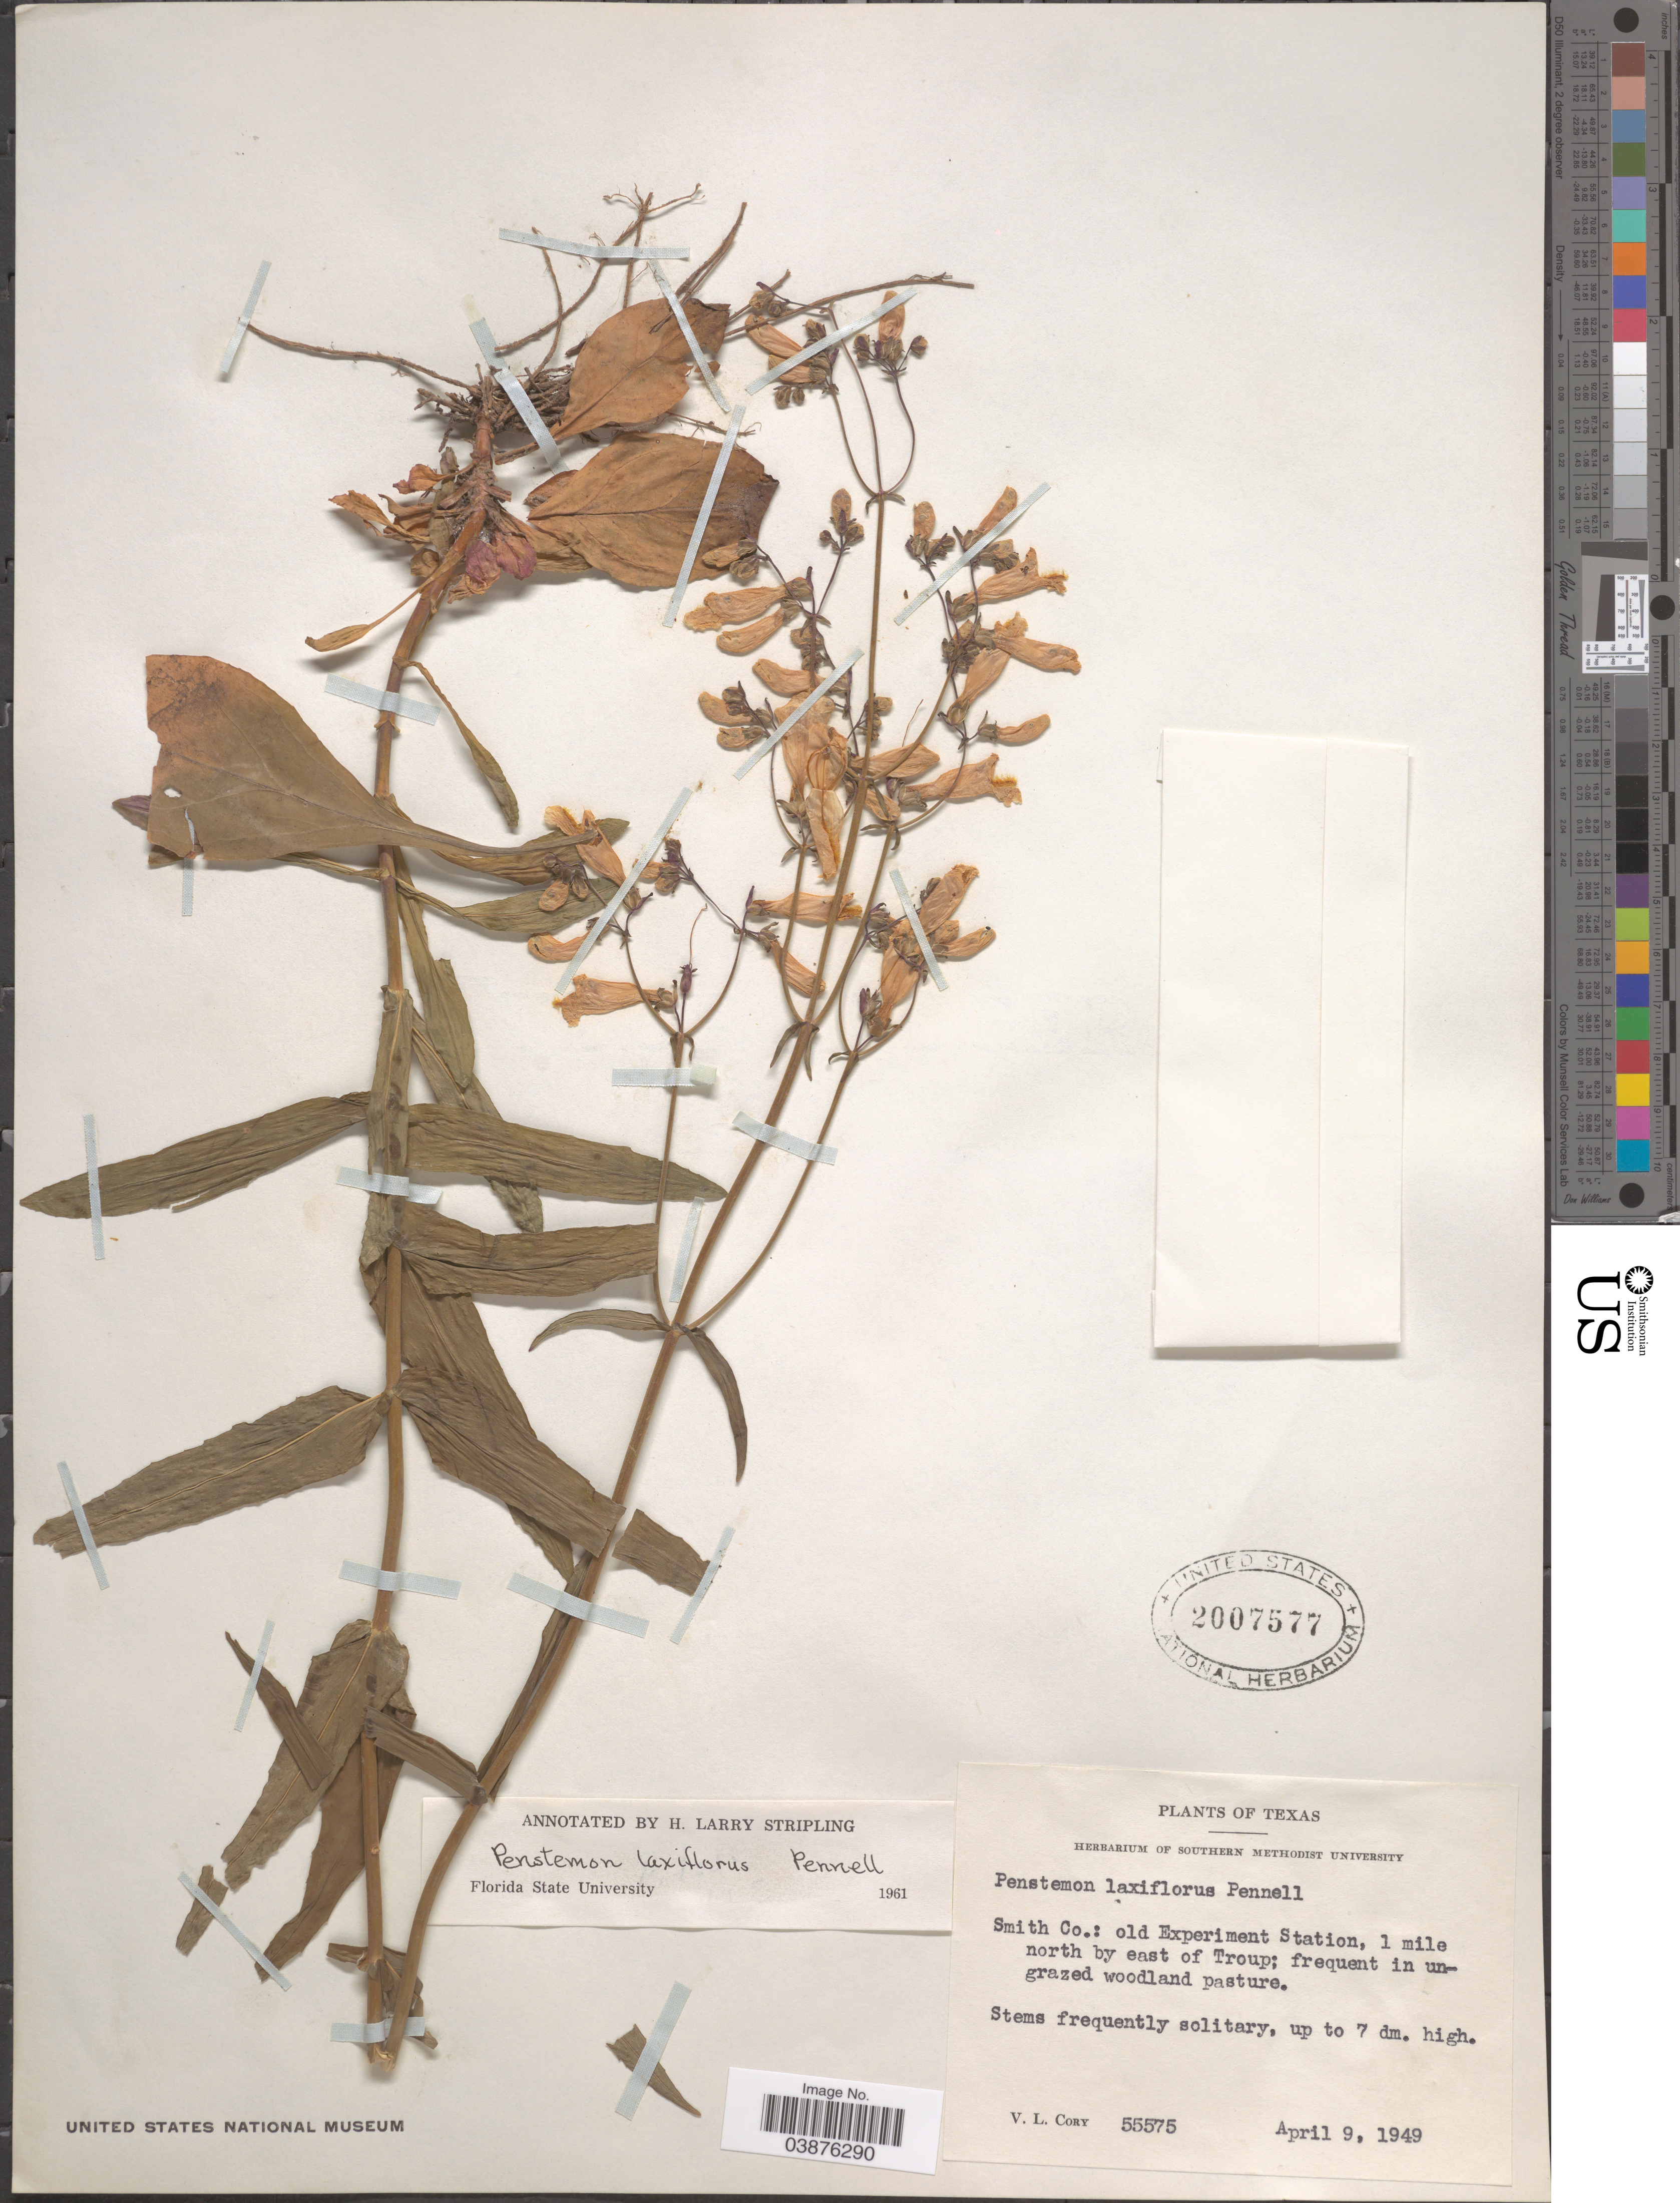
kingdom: Plantae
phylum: Tracheophyta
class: Magnoliopsida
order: Lamiales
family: Plantaginaceae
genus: Penstemon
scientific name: Penstemon laxiflorus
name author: Pennell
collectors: V. Cory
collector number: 55575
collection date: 1949-04-09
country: United States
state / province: Texas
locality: Smith Co.: old Experiment Station, 1 mile north by east of Troup.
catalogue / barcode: US 2007577